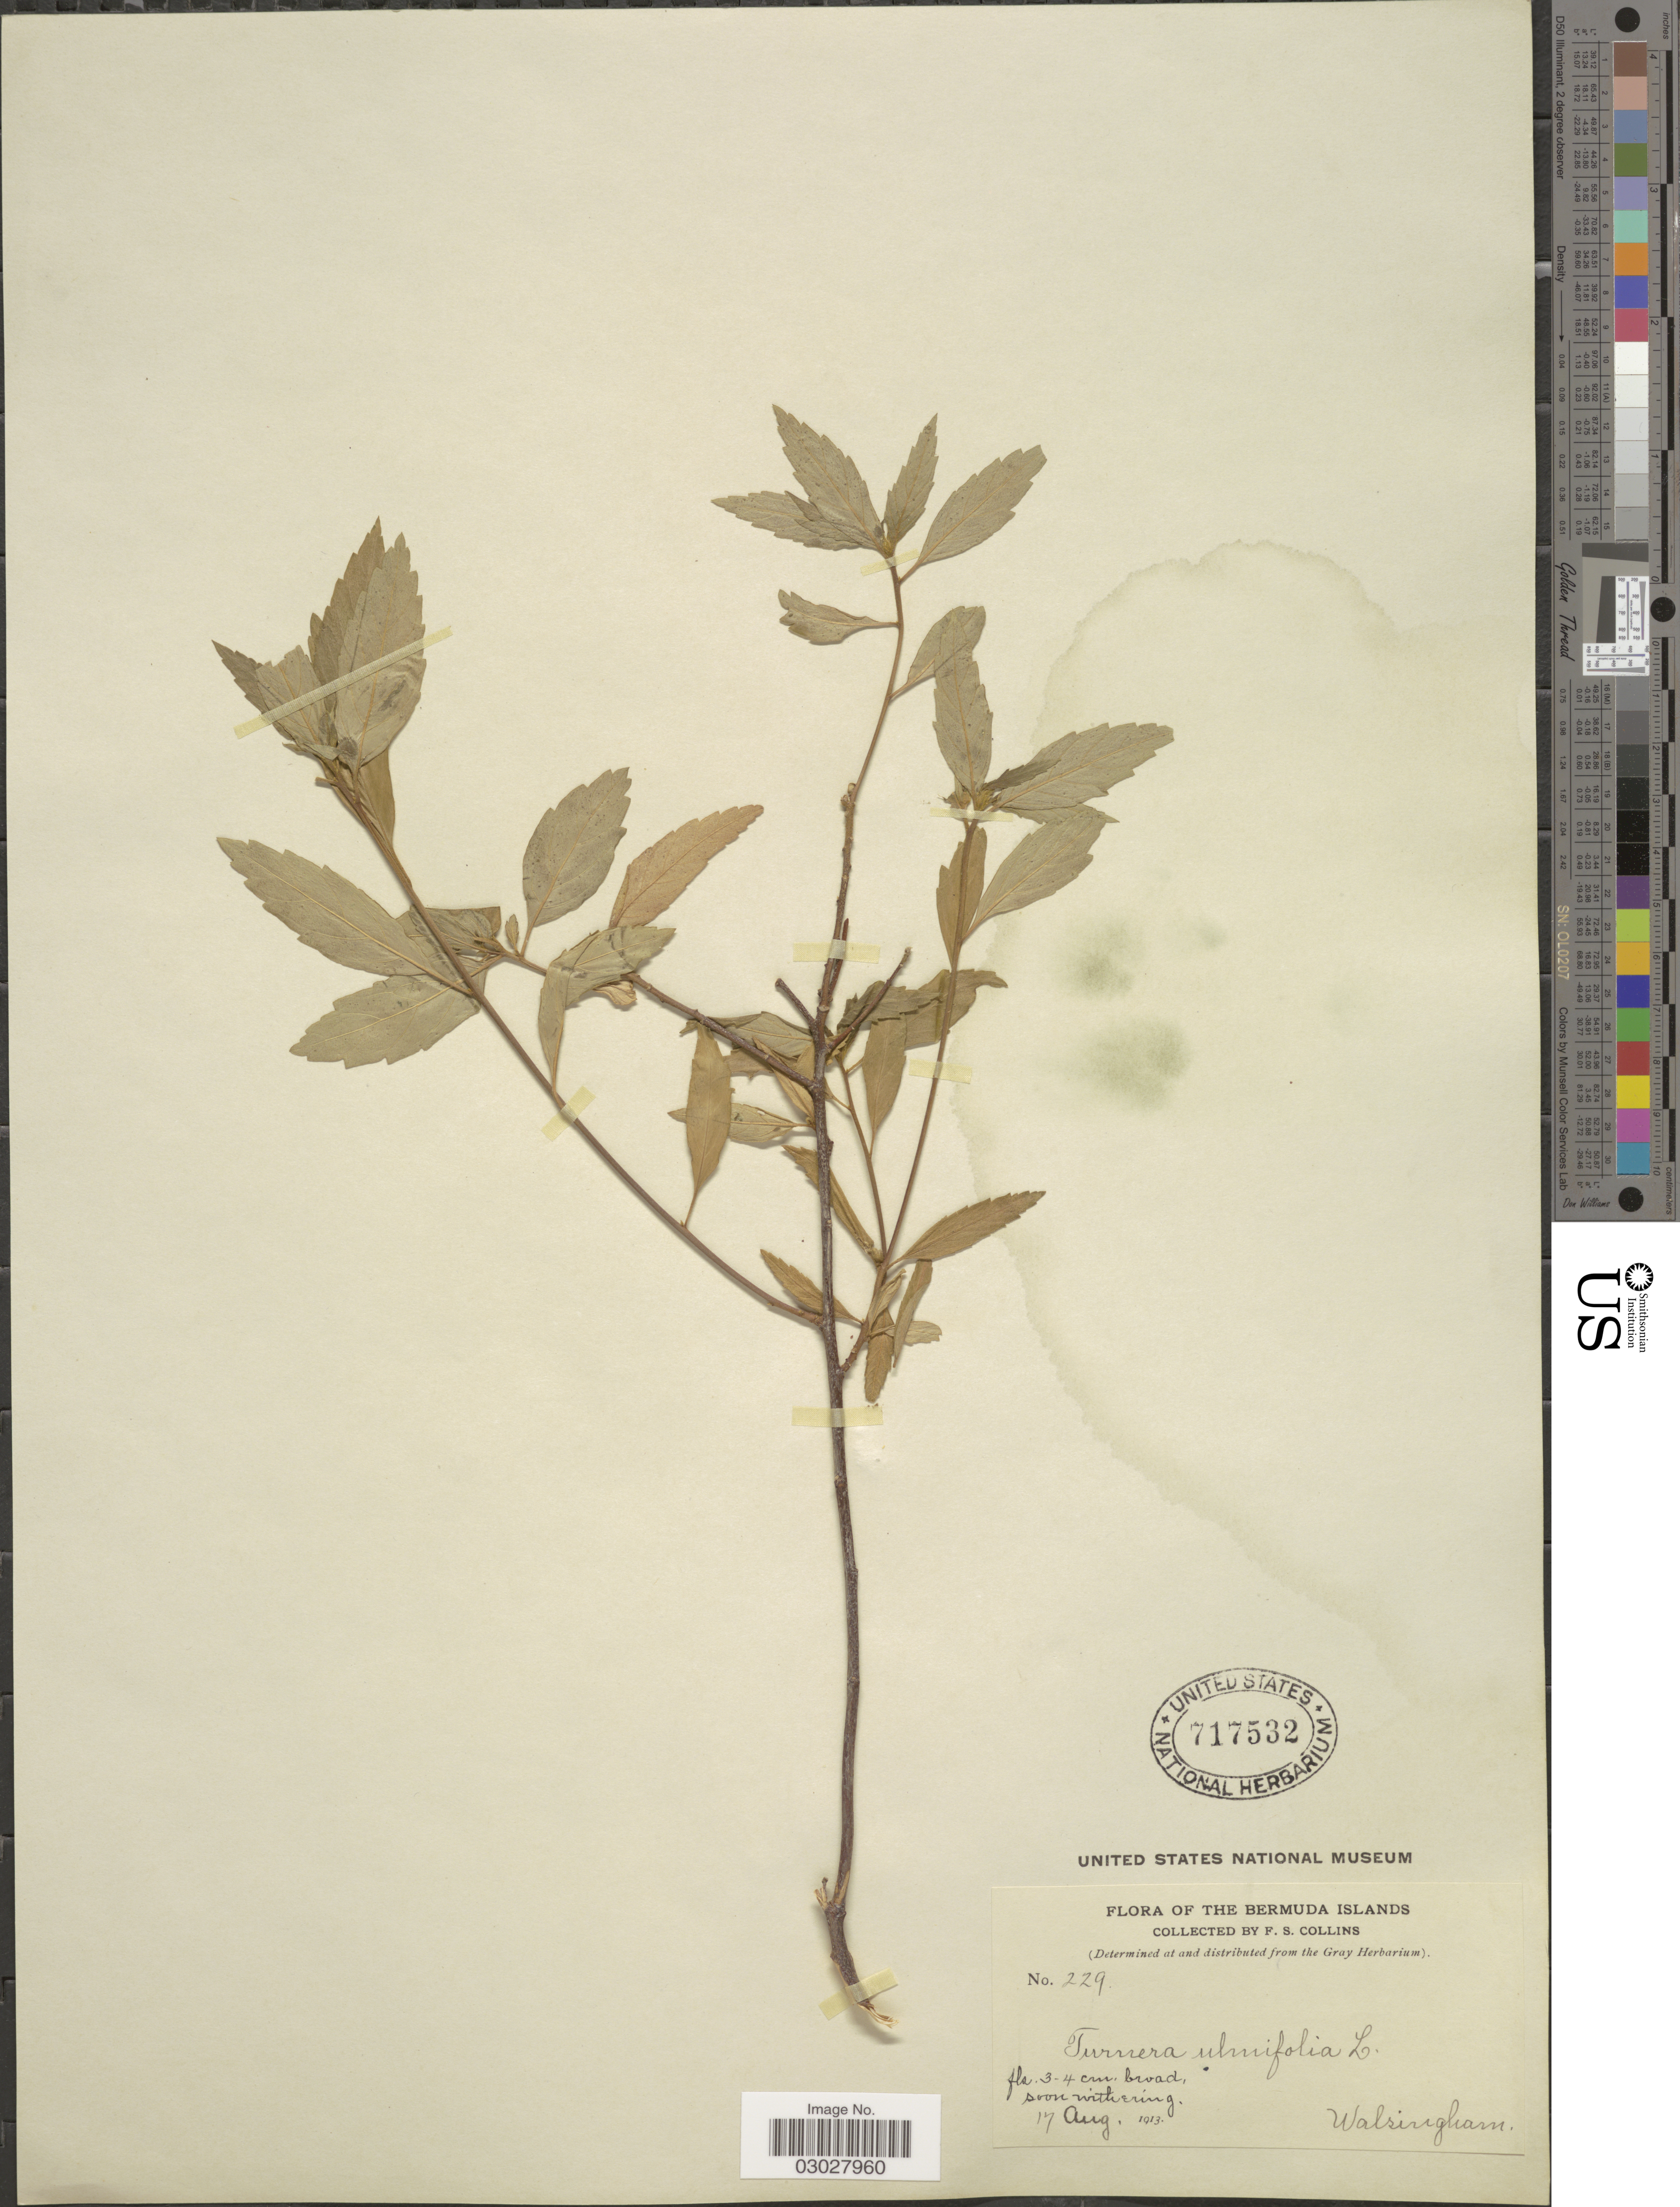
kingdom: Plantae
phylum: Tracheophyta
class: Magnoliopsida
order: Malpighiales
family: Turneraceae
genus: Turnera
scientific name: Turnera ulmifolia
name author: L.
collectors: F. Collins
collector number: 229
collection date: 1913-08-17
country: Bermuda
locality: Bermuda Islands. Walsingham.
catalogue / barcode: US 717532